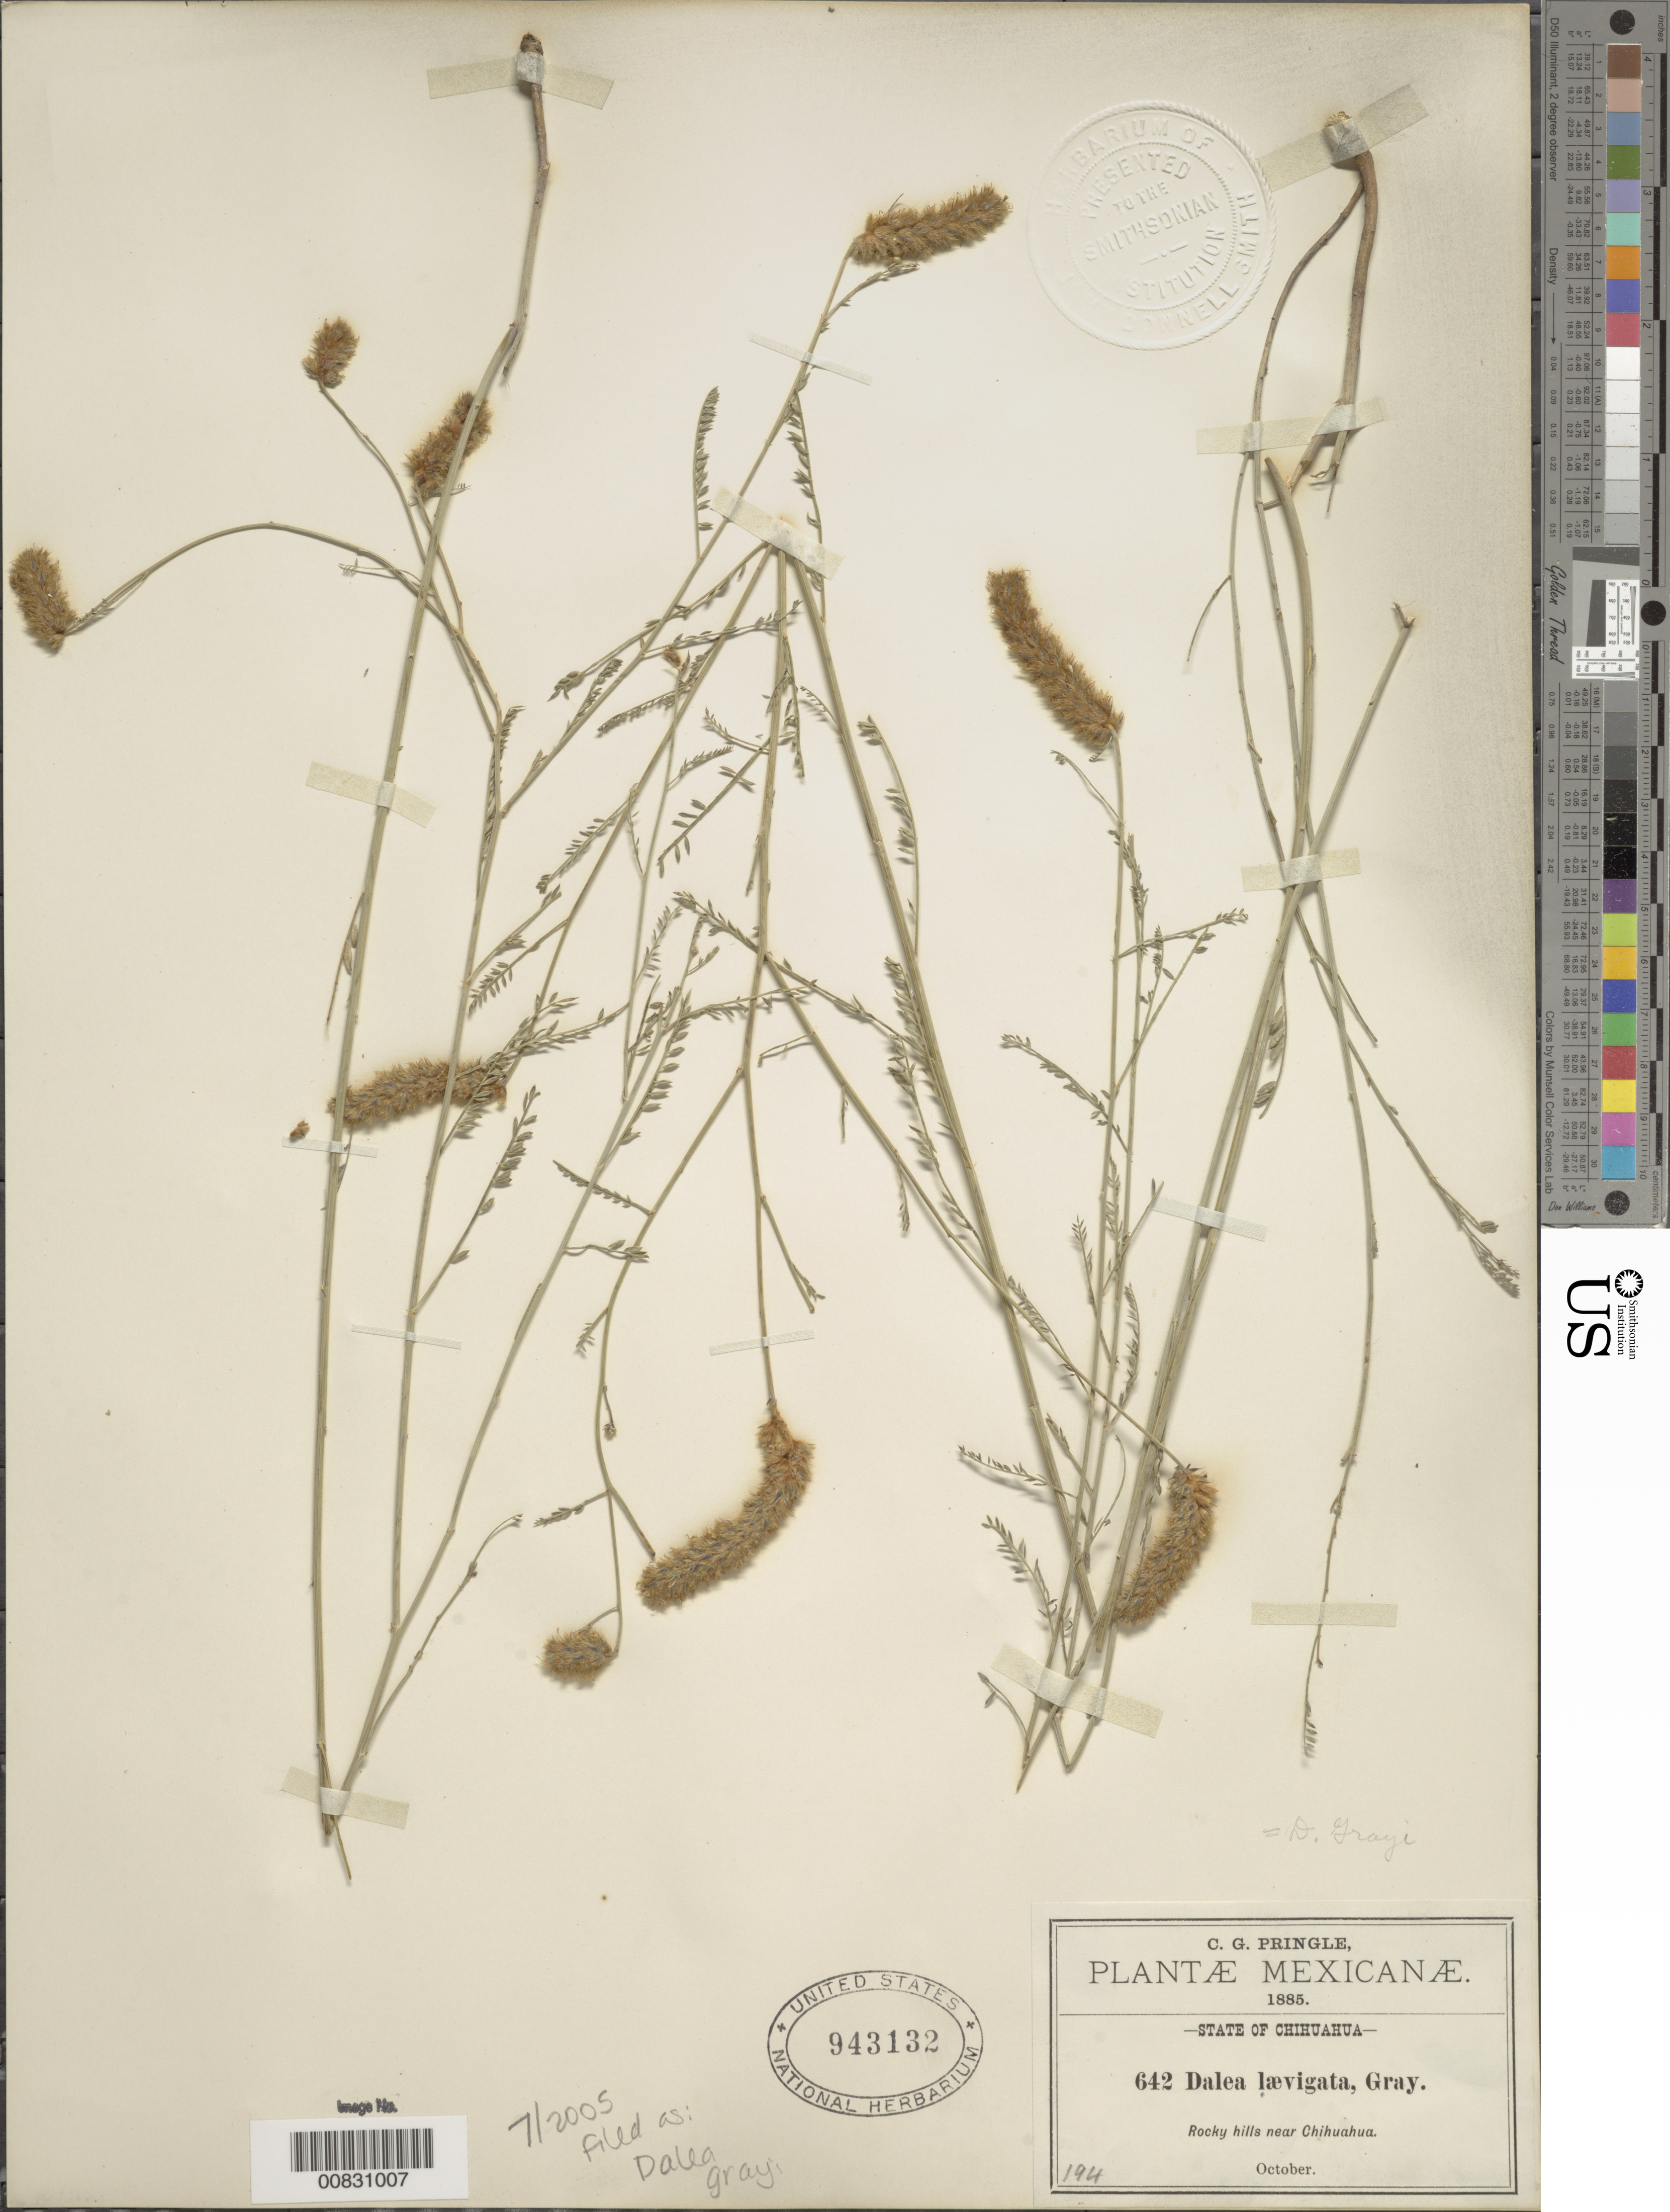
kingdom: Plantae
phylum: Tracheophyta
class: Magnoliopsida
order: Fabales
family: Fabaceae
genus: Dalea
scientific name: Dalea grayi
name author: (Vail) L.O. Williams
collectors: C. G. Pringle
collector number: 642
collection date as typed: Oct 1885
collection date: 1885-10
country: Mexico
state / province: Chihuahua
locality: Rocky hills near Chihuahua.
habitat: Rocky hills.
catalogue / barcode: US 943132